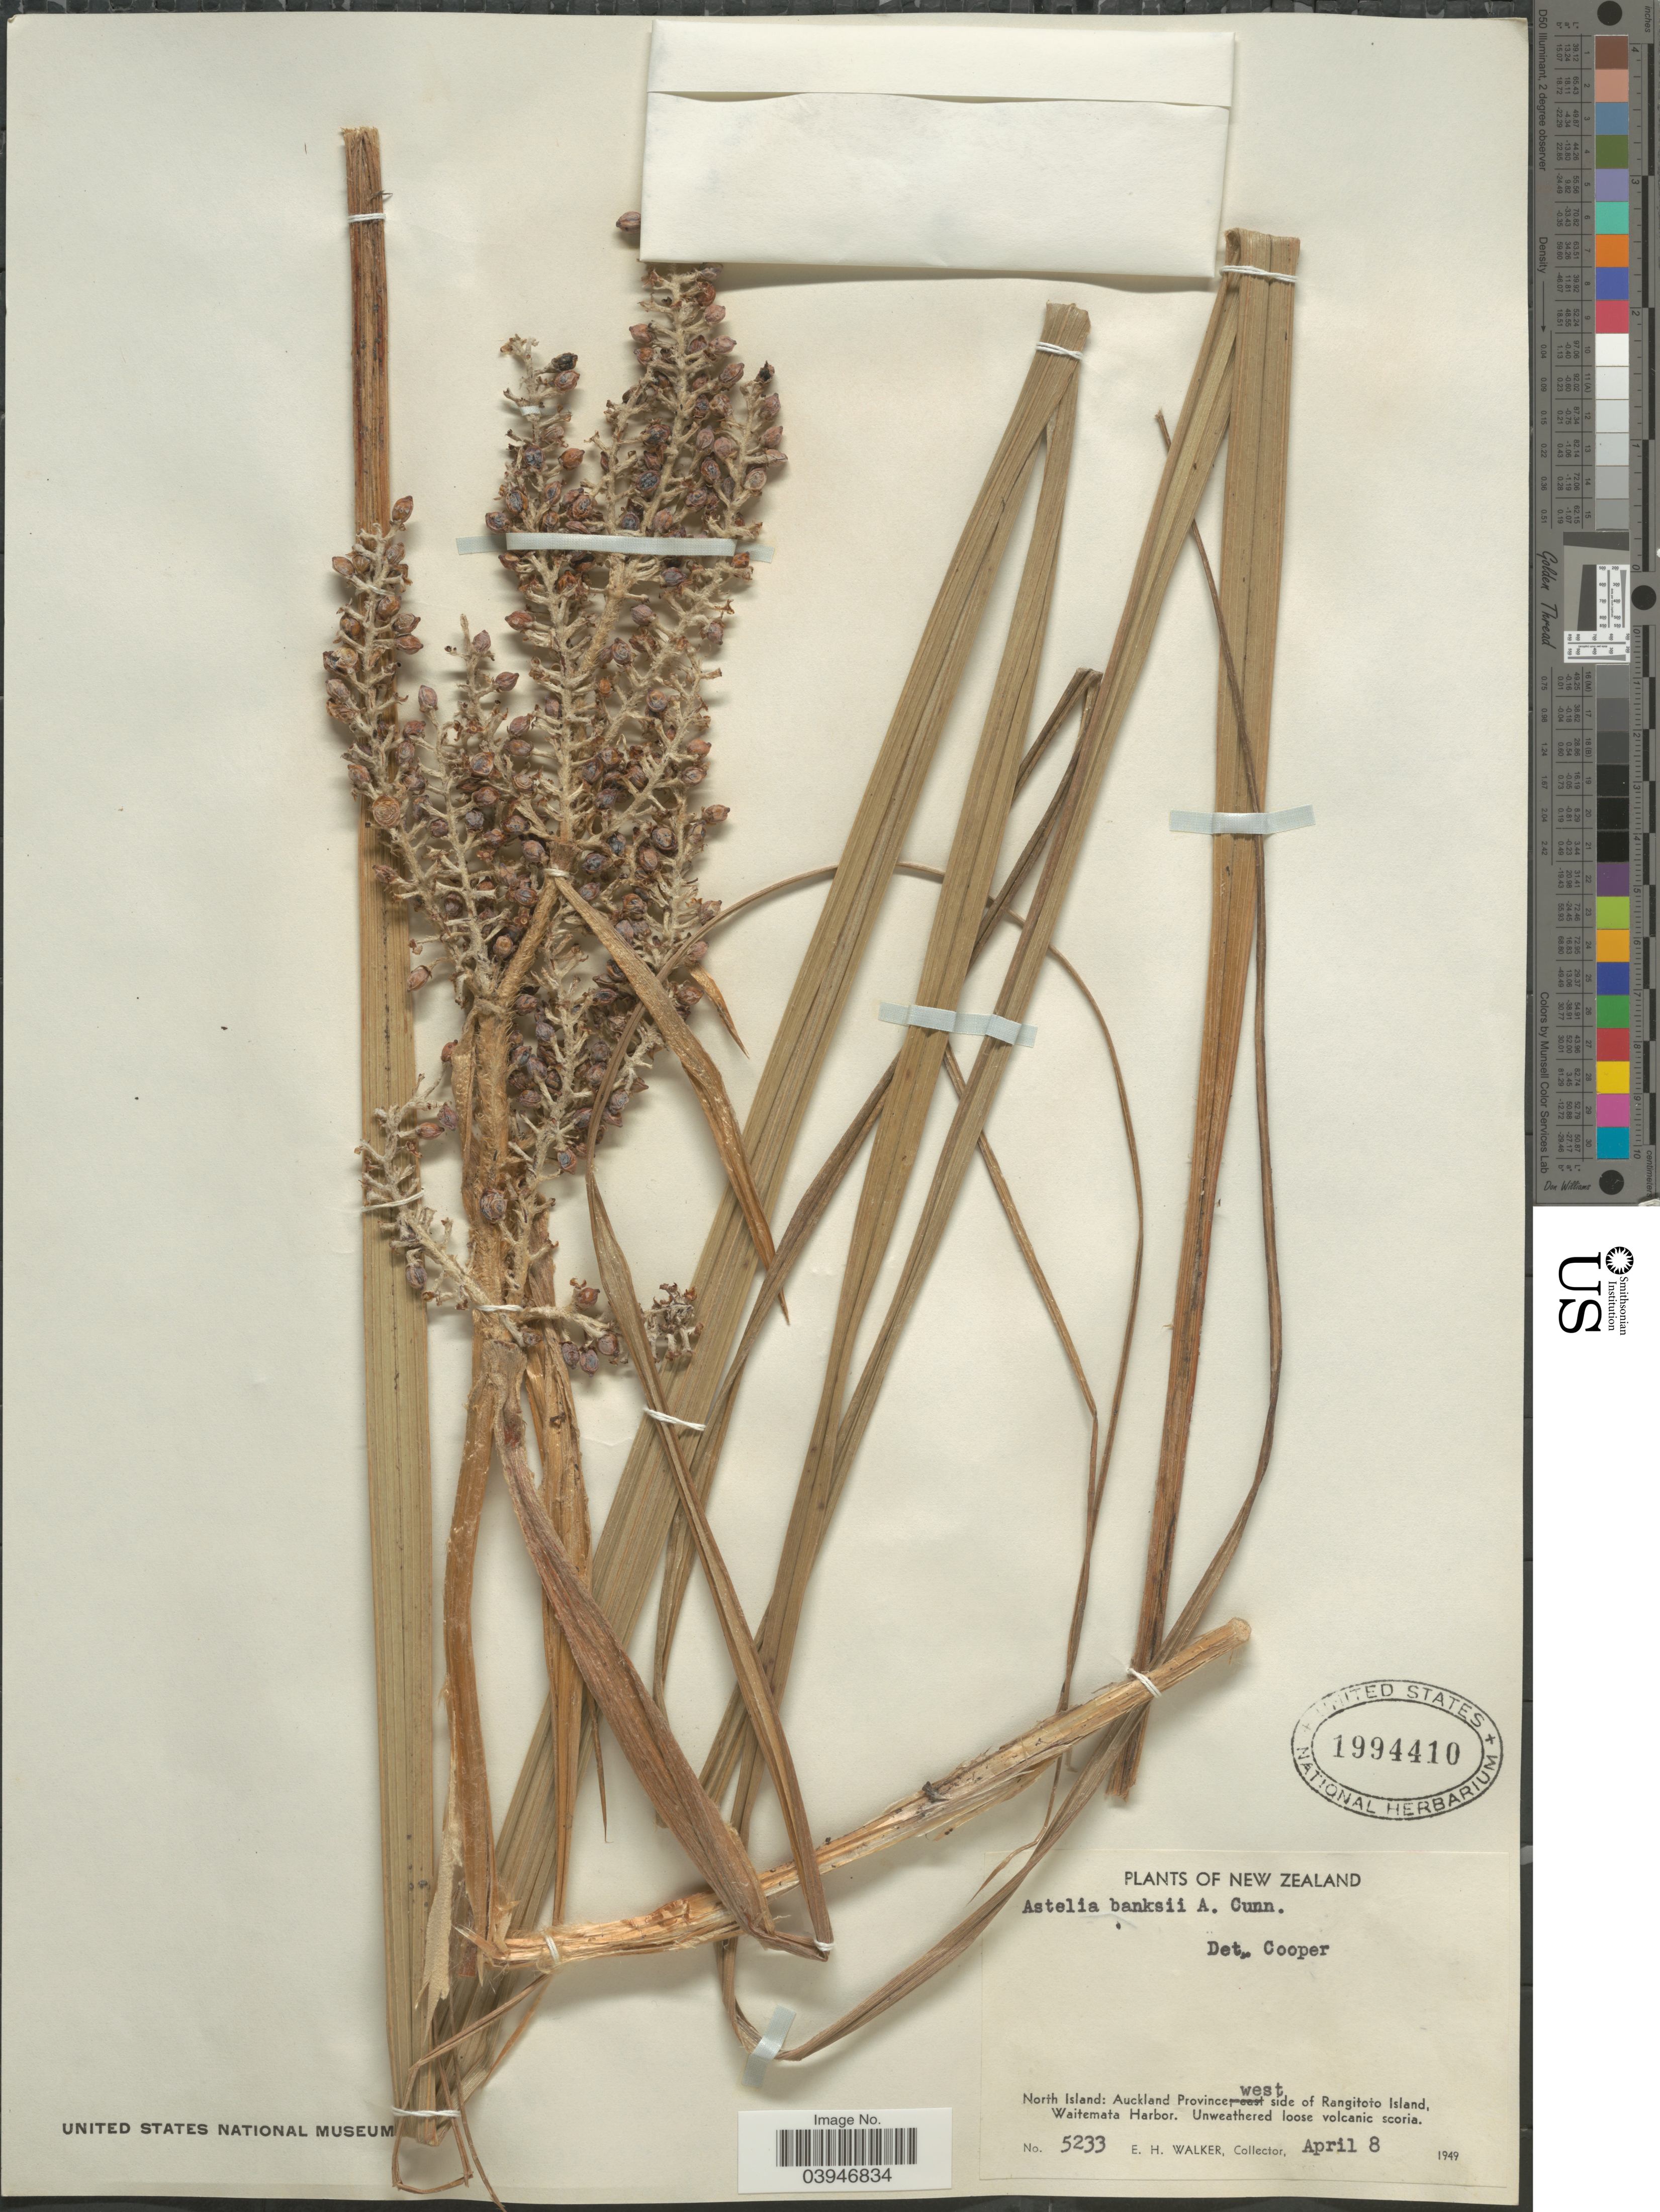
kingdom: Plantae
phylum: Tracheophyta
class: Liliopsida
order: Asparagales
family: Asteliaceae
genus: Astelia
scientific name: Astelia banksii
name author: A. Cunn.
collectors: E. H. Walker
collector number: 5233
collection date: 1949-04-08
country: New Zealand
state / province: Auckland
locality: North Island: west side of Rangitoto Island, Waitemata Harbor.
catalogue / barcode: US 1994410